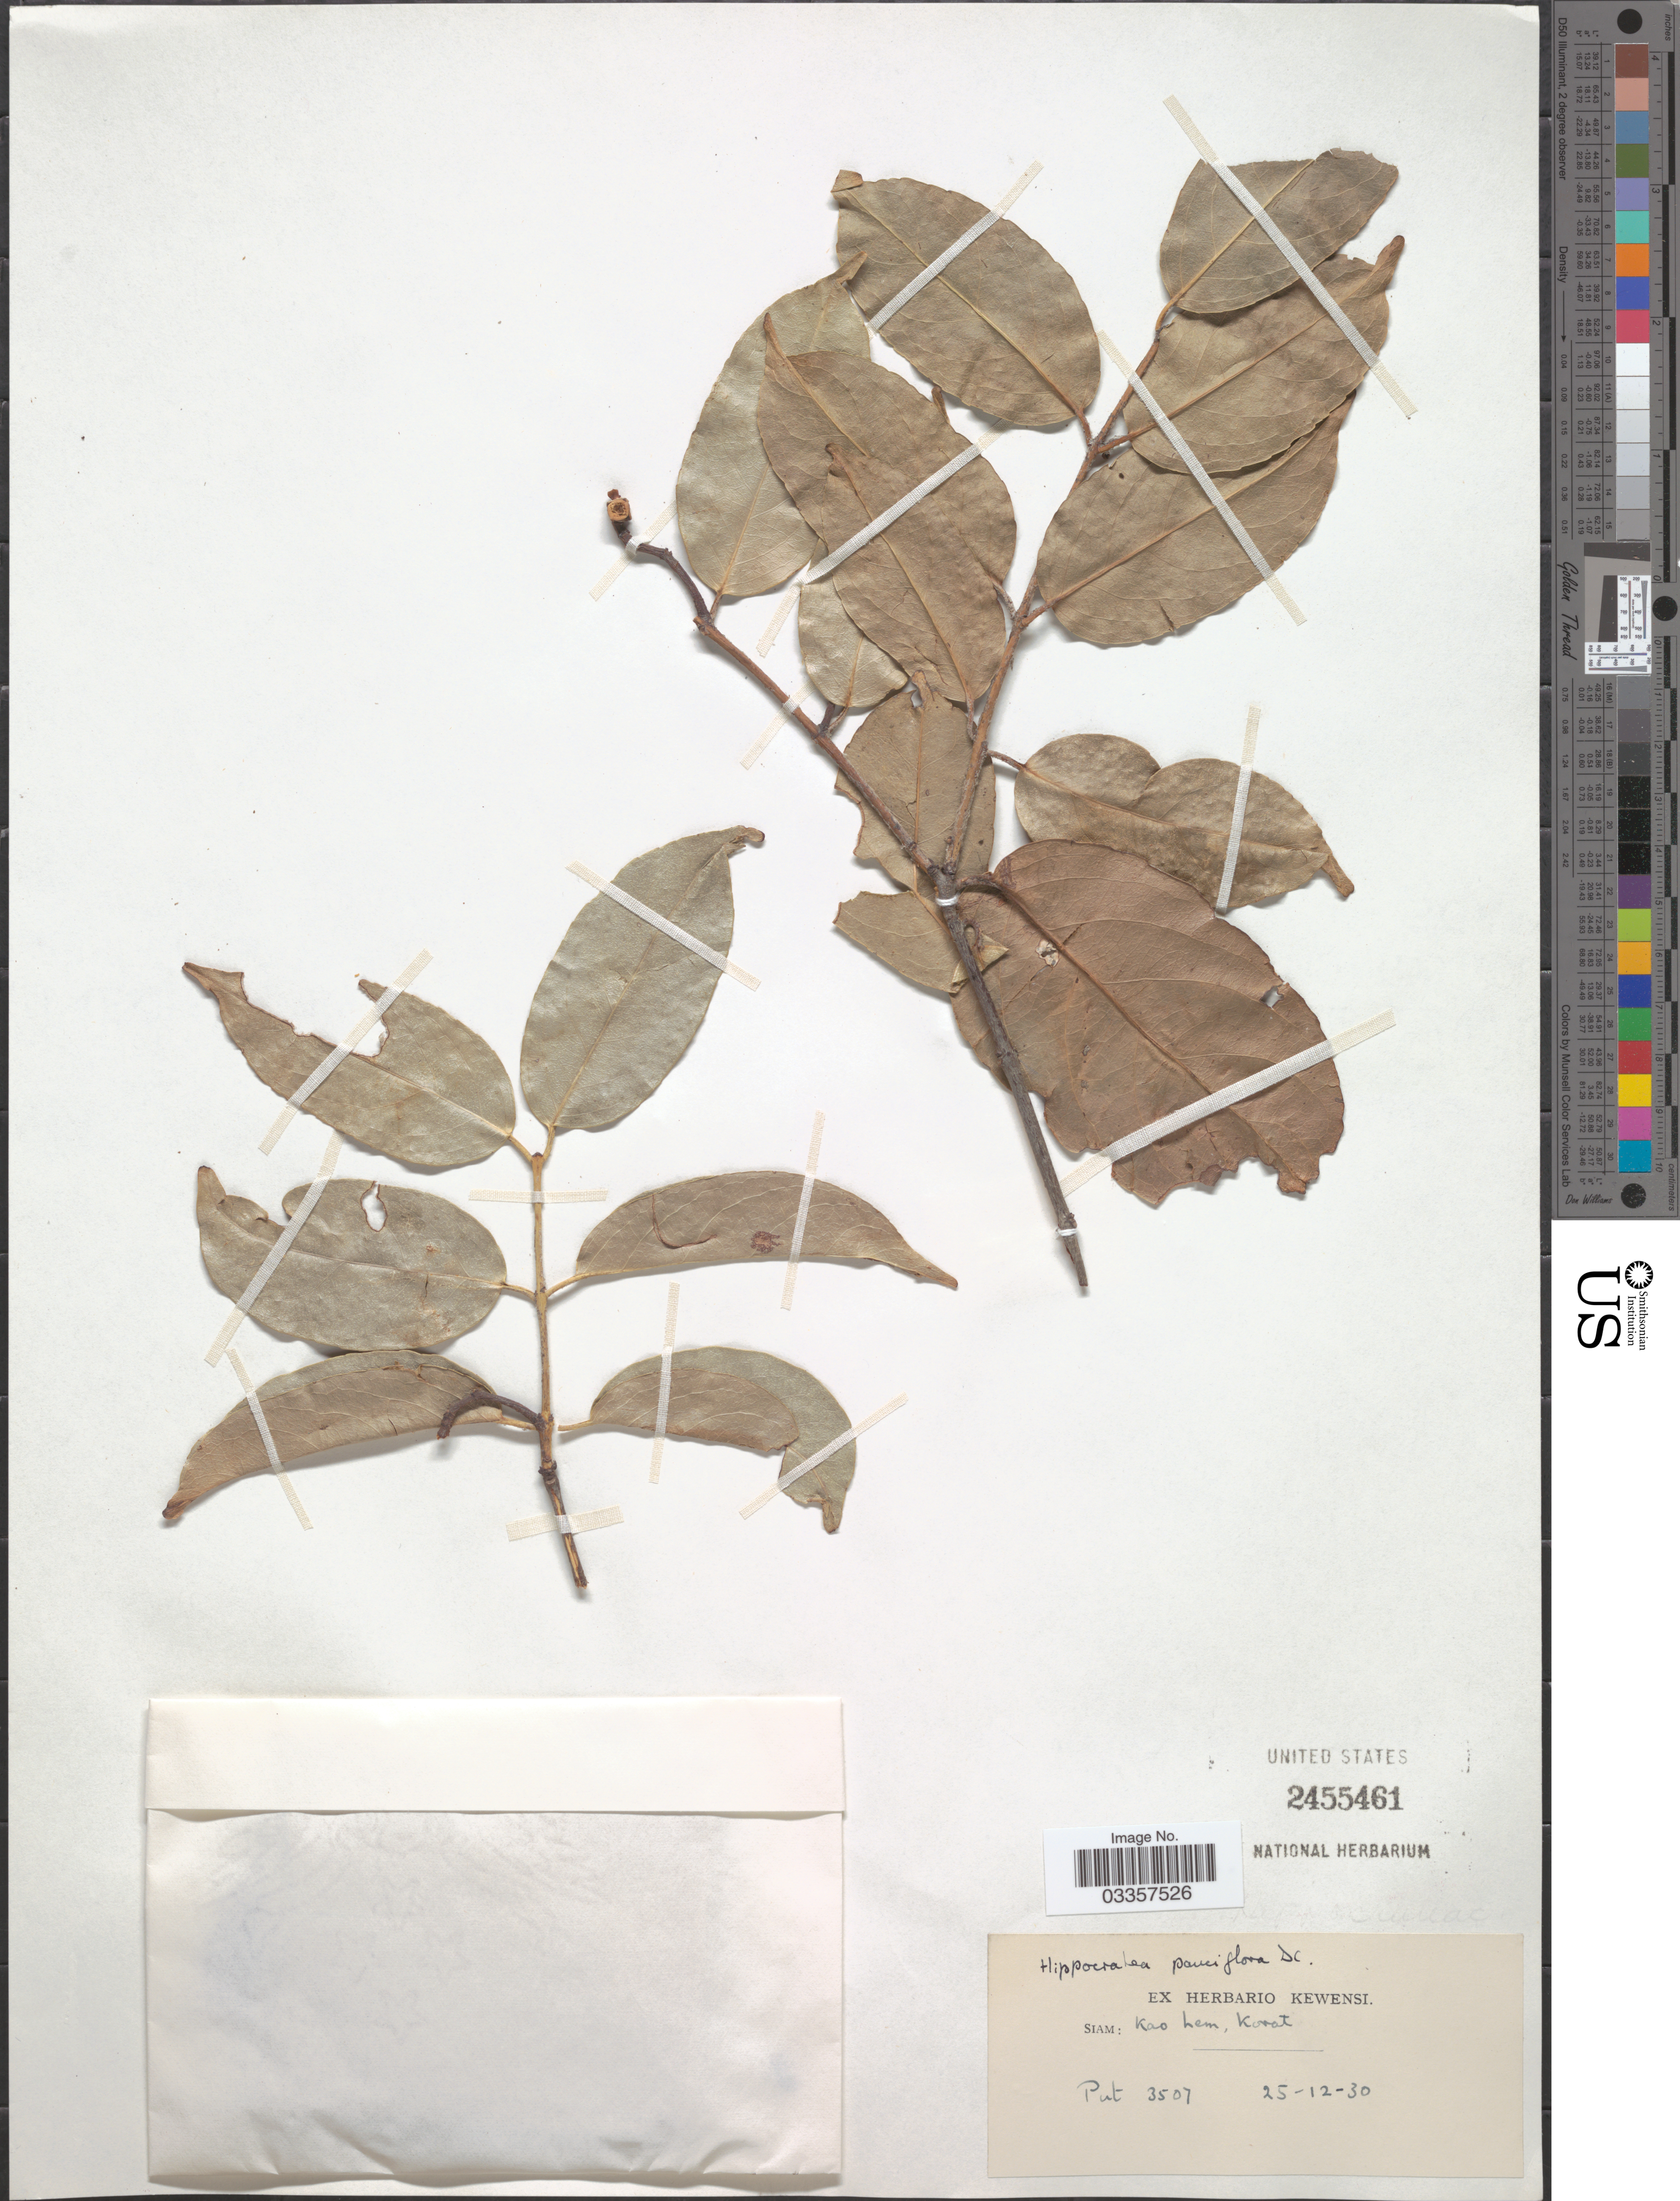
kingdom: Plantae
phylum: Tracheophyta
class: Magnoliopsida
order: Celastrales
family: Celastraceae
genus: Hippocratea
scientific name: Hippocratea pauciflora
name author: Rose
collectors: -. Put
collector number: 3507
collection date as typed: Transcribed d/m/y: 25/12/30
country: Thailand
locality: Siam: Kao Lem, Korat.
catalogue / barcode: US 2455461